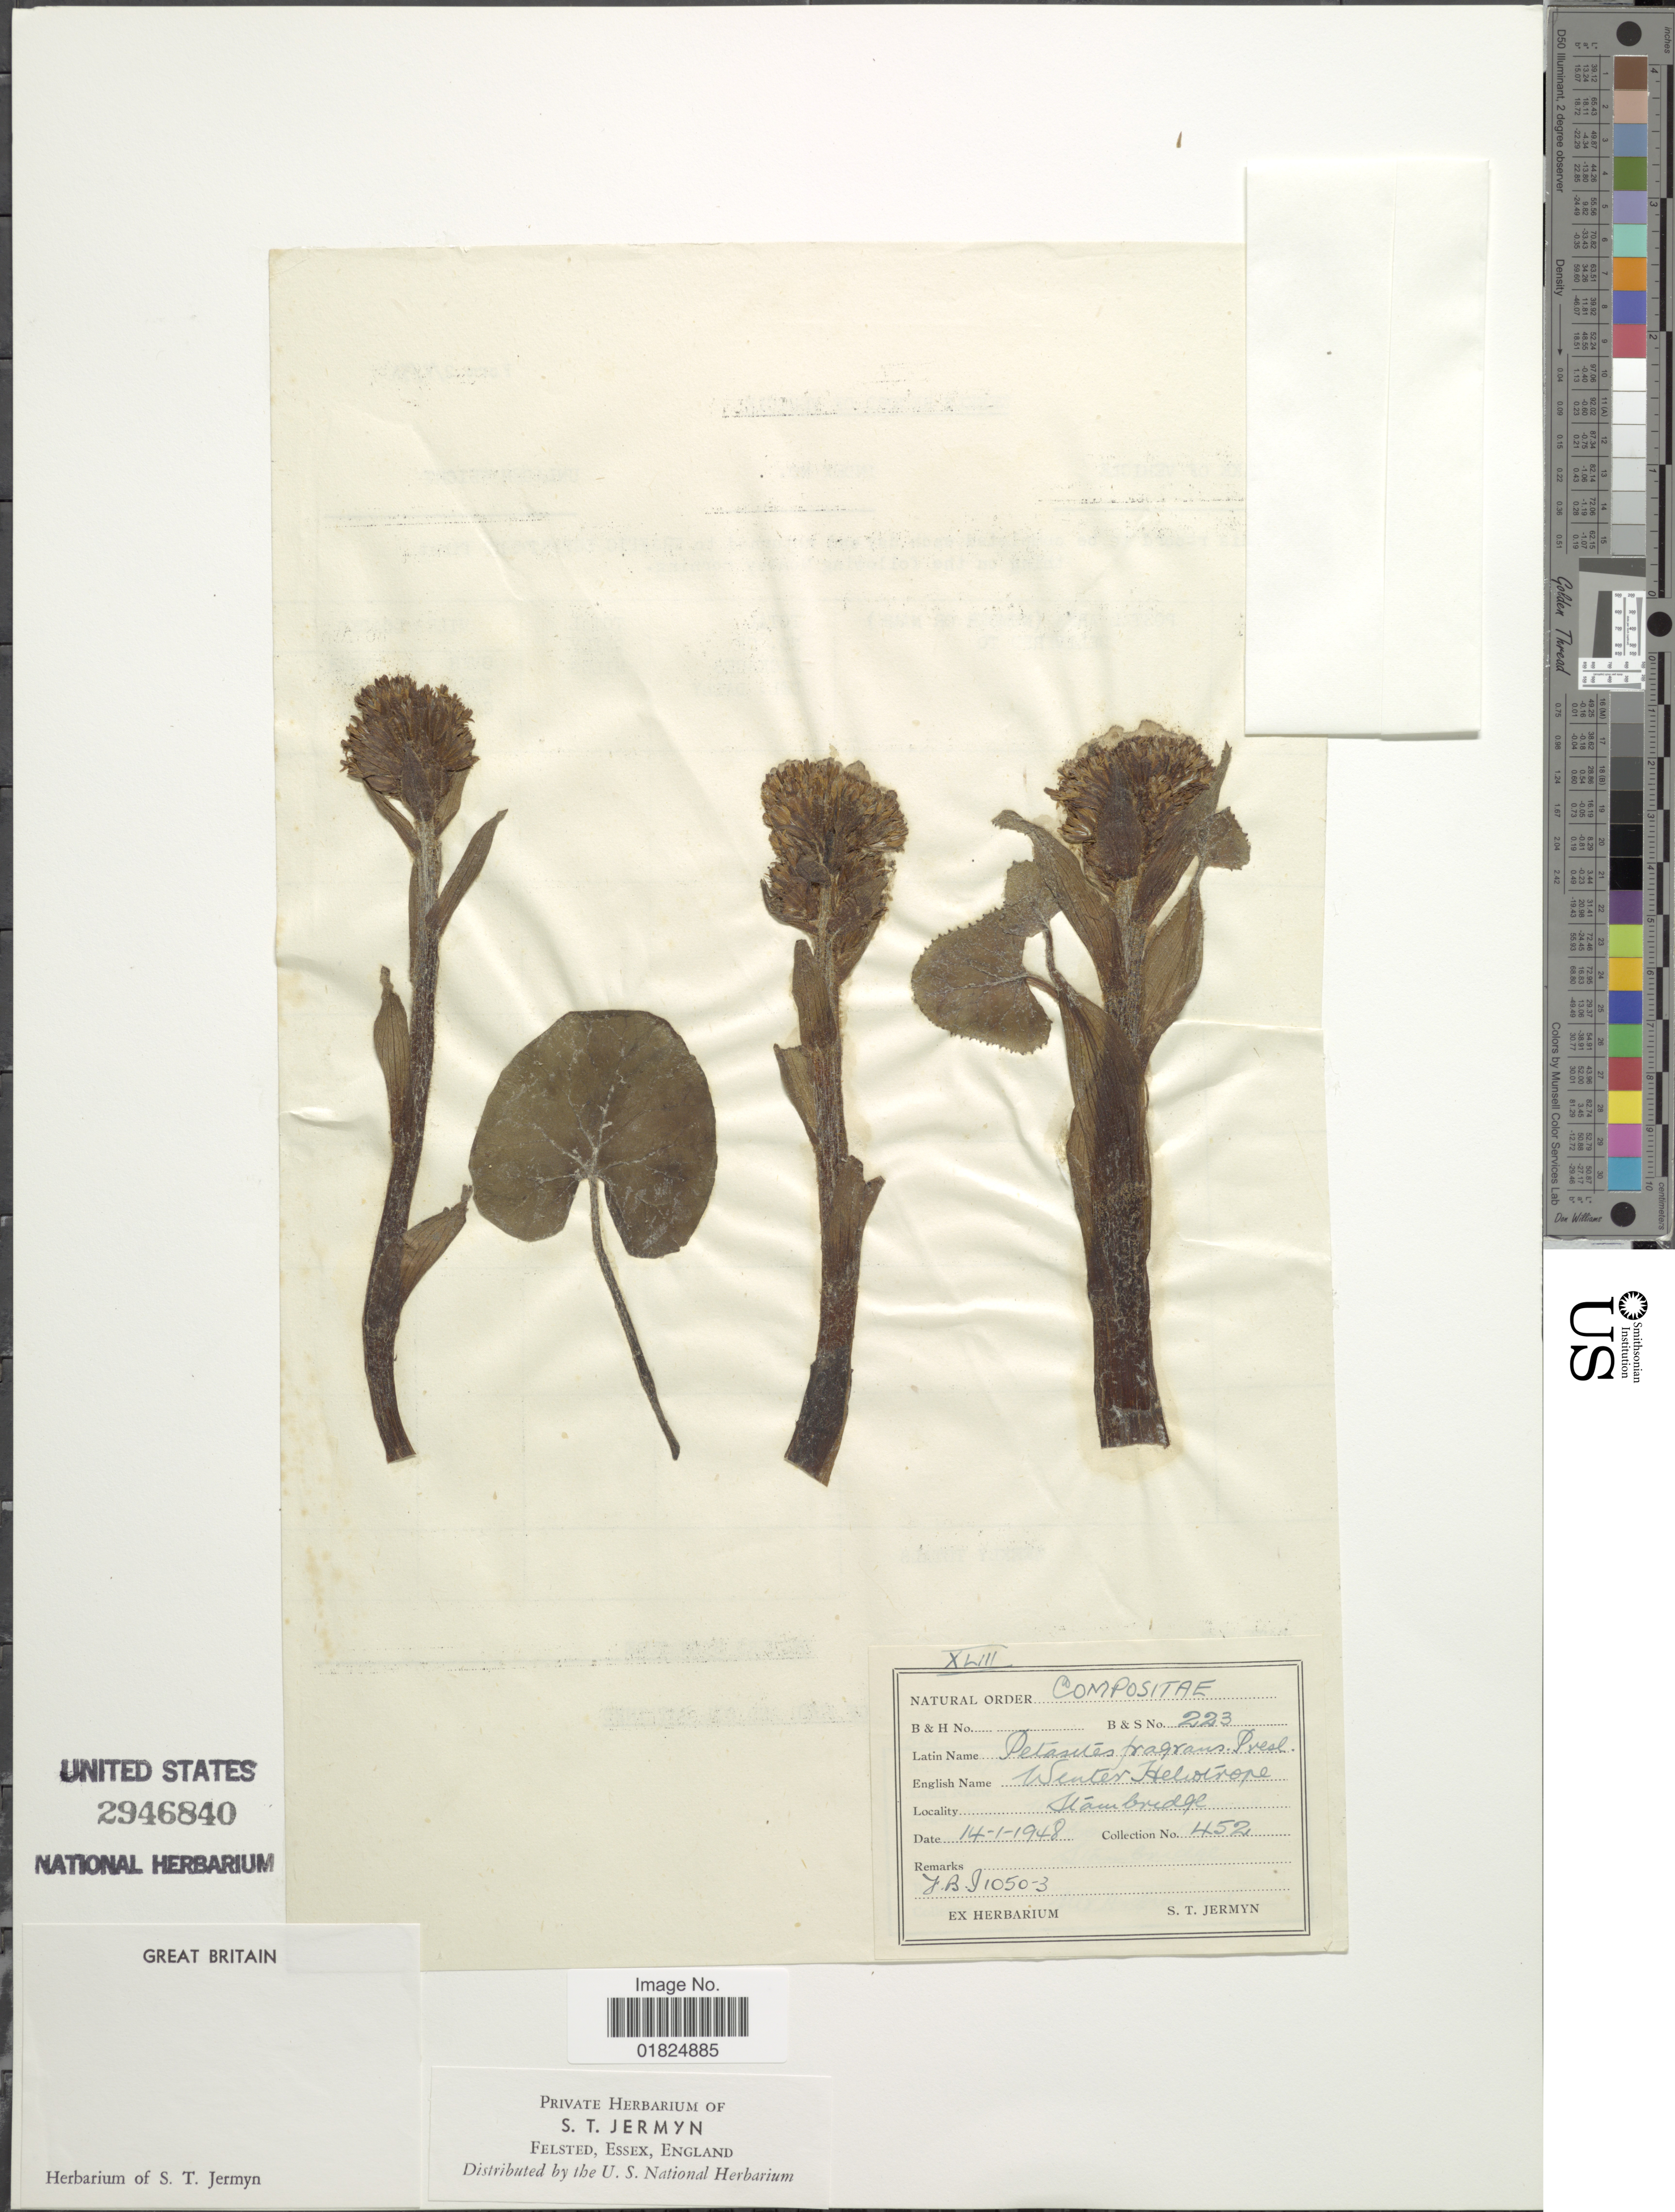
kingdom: Plantae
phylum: Tracheophyta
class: Magnoliopsida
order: Asterales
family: Asteraceae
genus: Petasites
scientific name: Petasites pyrenaicus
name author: (L.) López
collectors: S. Jermyn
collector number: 452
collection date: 1948-01-14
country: United Kingdom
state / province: England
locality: Hambridge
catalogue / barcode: US 2946840